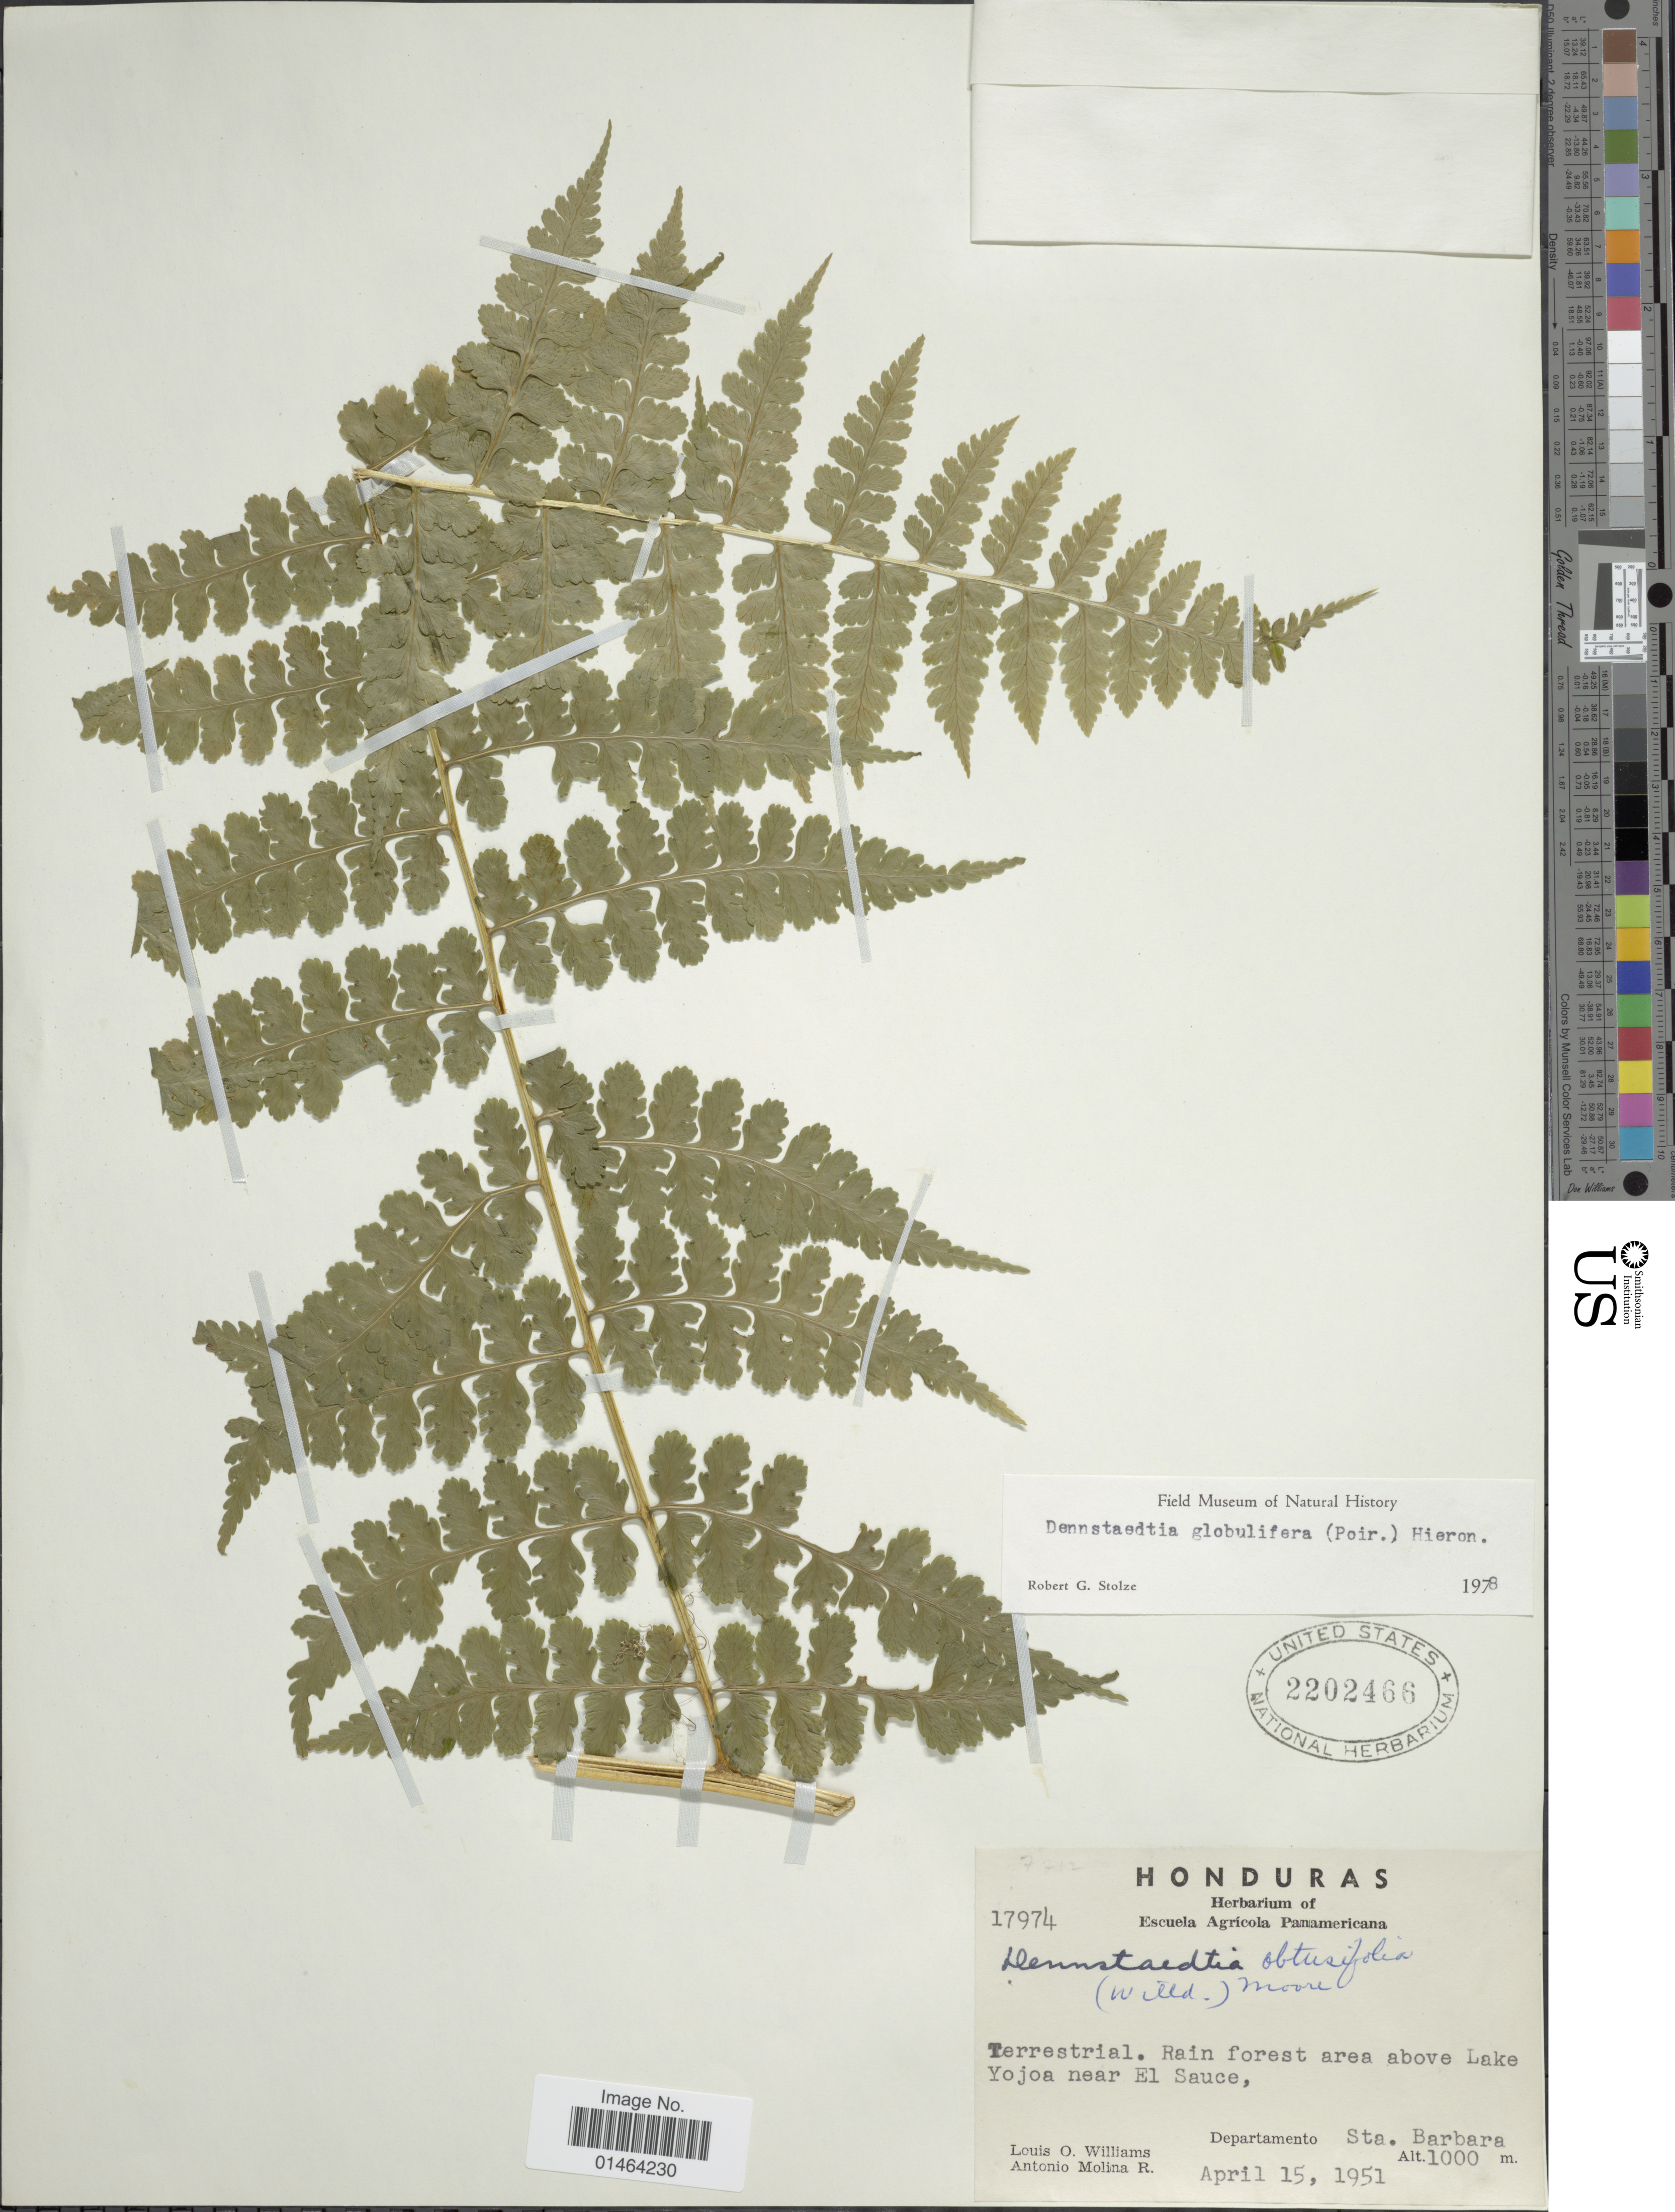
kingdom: Plantae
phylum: Tracheophyta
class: Polypodiopsida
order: Polypodiales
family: Dennstaedtiaceae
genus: Dennstaedtia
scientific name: Dennstaedtia globulifera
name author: (Poir.) Hieron.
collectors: L. O. Williams & A. Molina R.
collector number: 17974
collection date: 1951-04-15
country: Honduras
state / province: Santa Bárbara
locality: Rain forest area above Lake Yojoa near El Sauce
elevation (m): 1000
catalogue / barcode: US 2202466